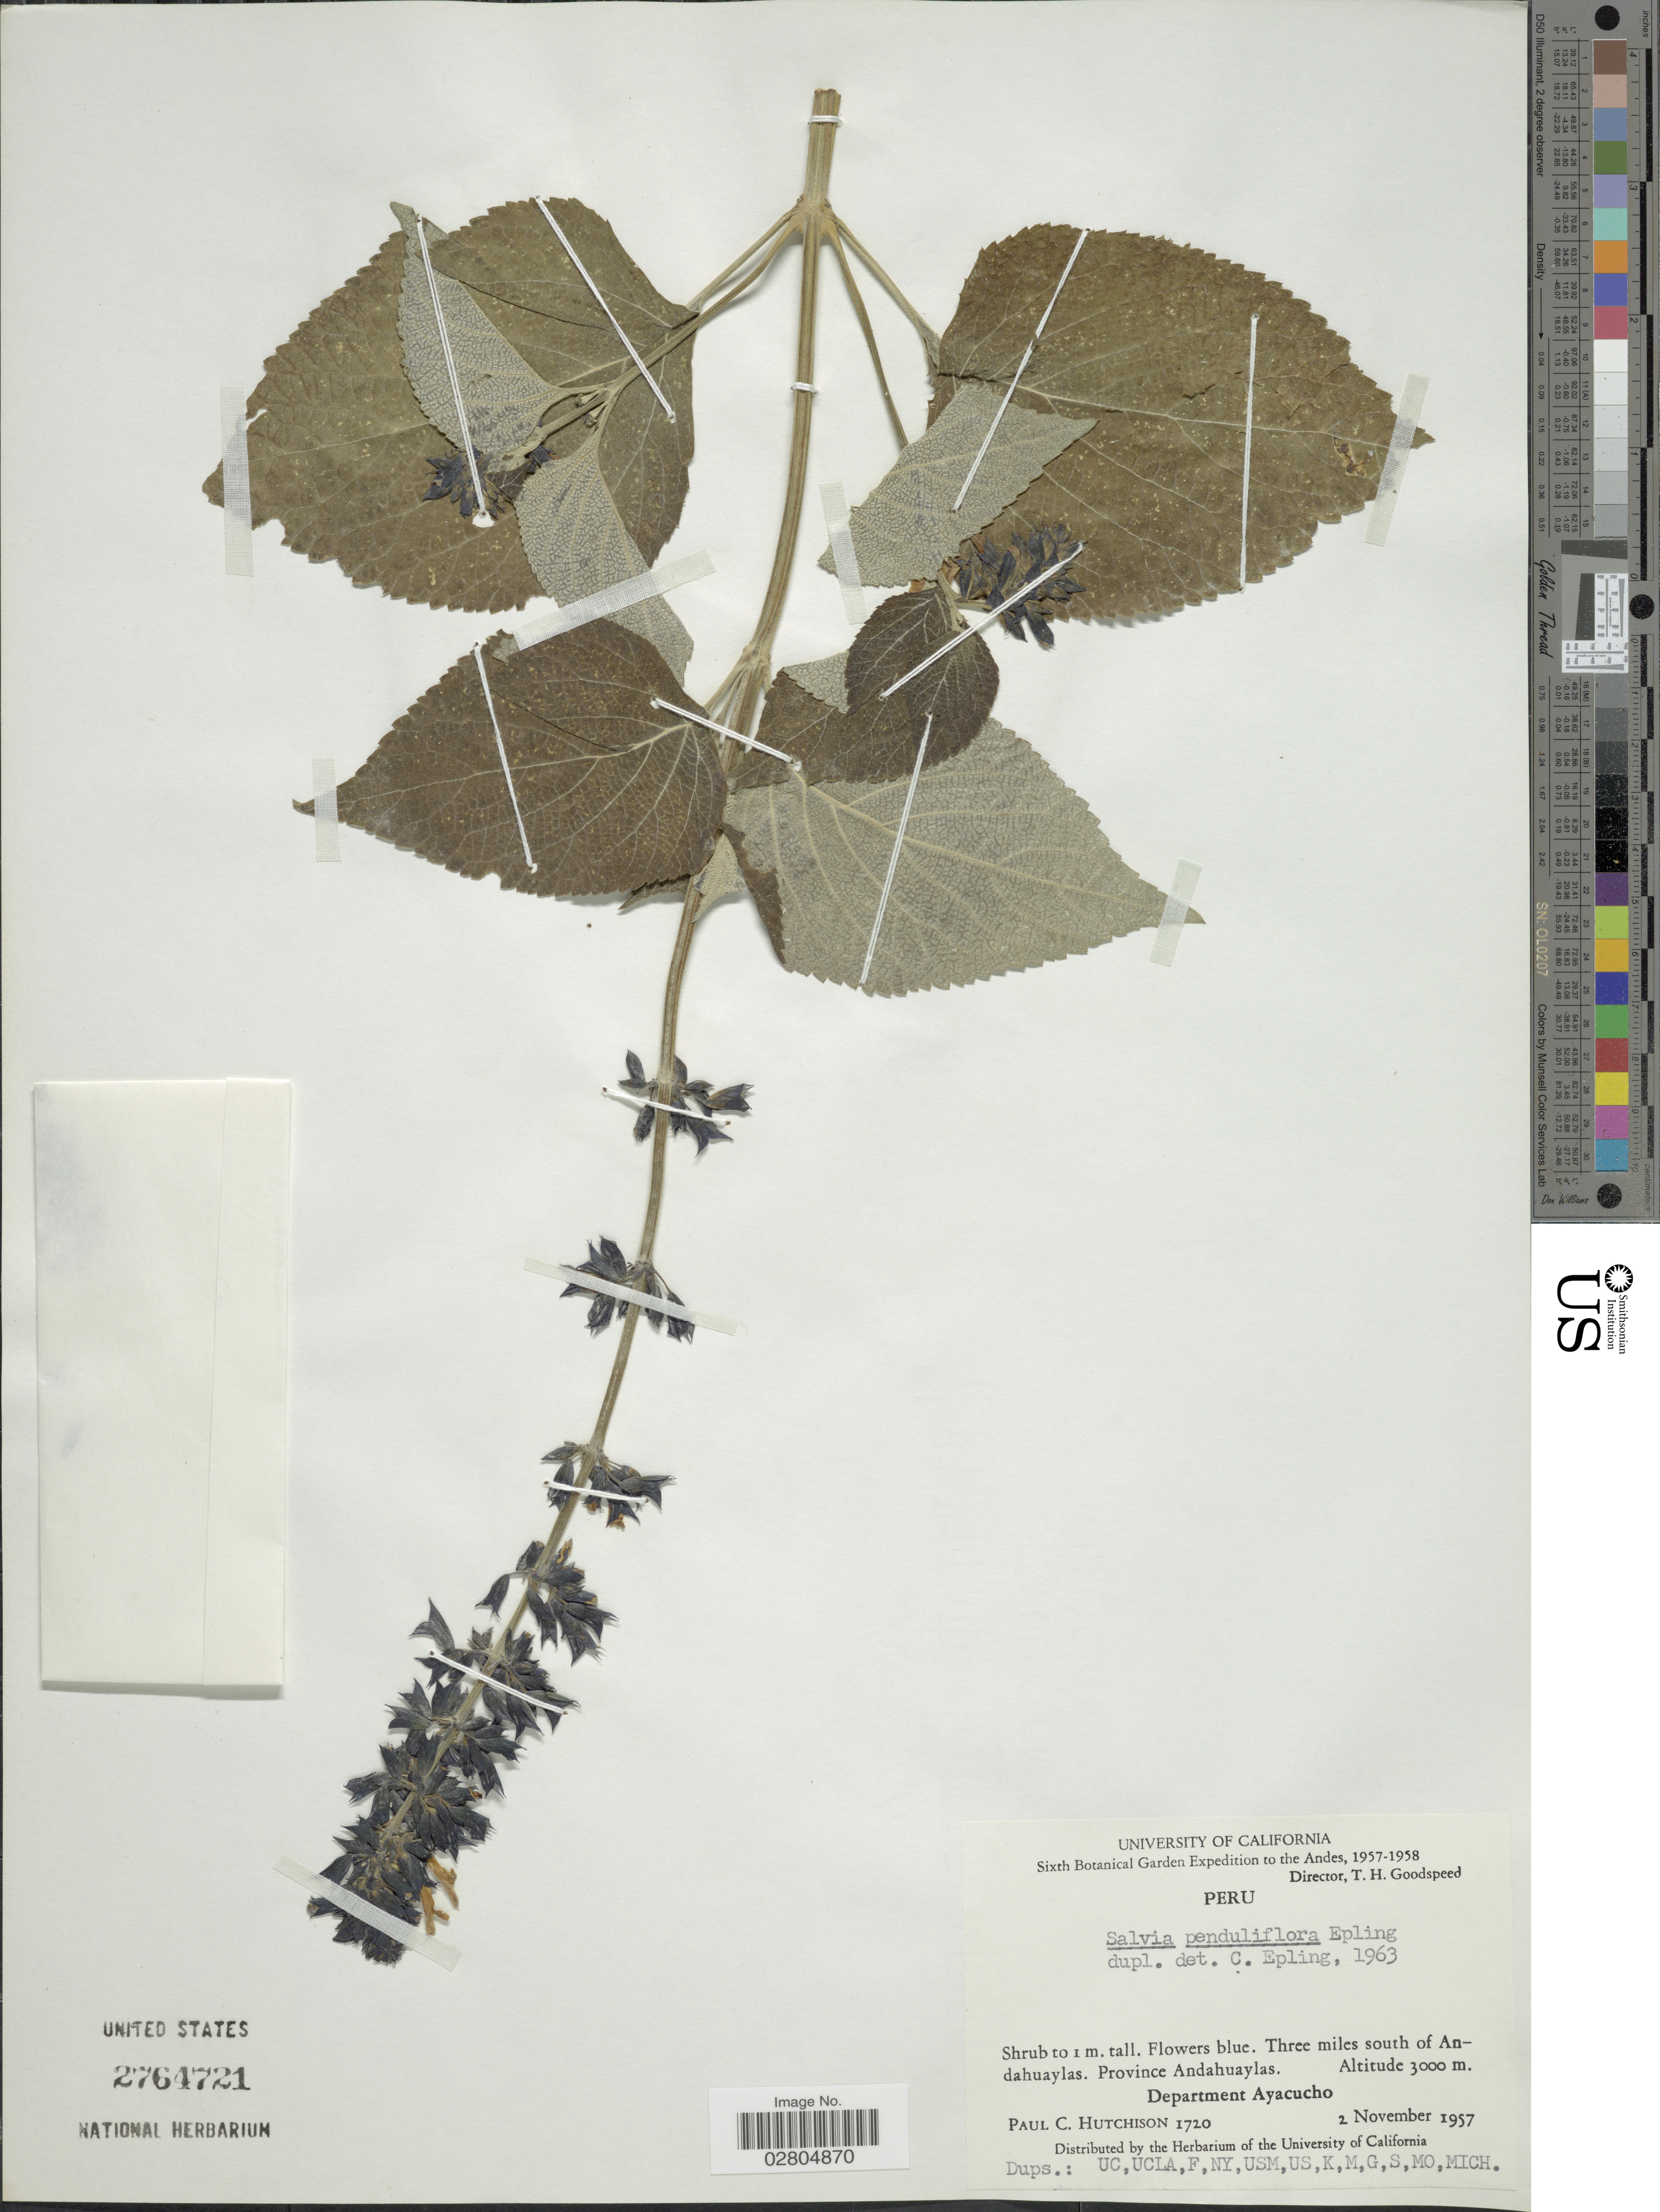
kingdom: Plantae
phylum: Tracheophyta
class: Magnoliopsida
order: Lamiales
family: Lamiaceae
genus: Salvia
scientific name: Salvia penduliflora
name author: Epling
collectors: P. C. Hutchison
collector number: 1720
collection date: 1957-11-02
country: Peru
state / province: Ayacucho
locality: Andes. Three miles south of Andahuaylas. Province Andahuaylas. Department Ayacucho.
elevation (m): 3000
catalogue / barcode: US 2764721